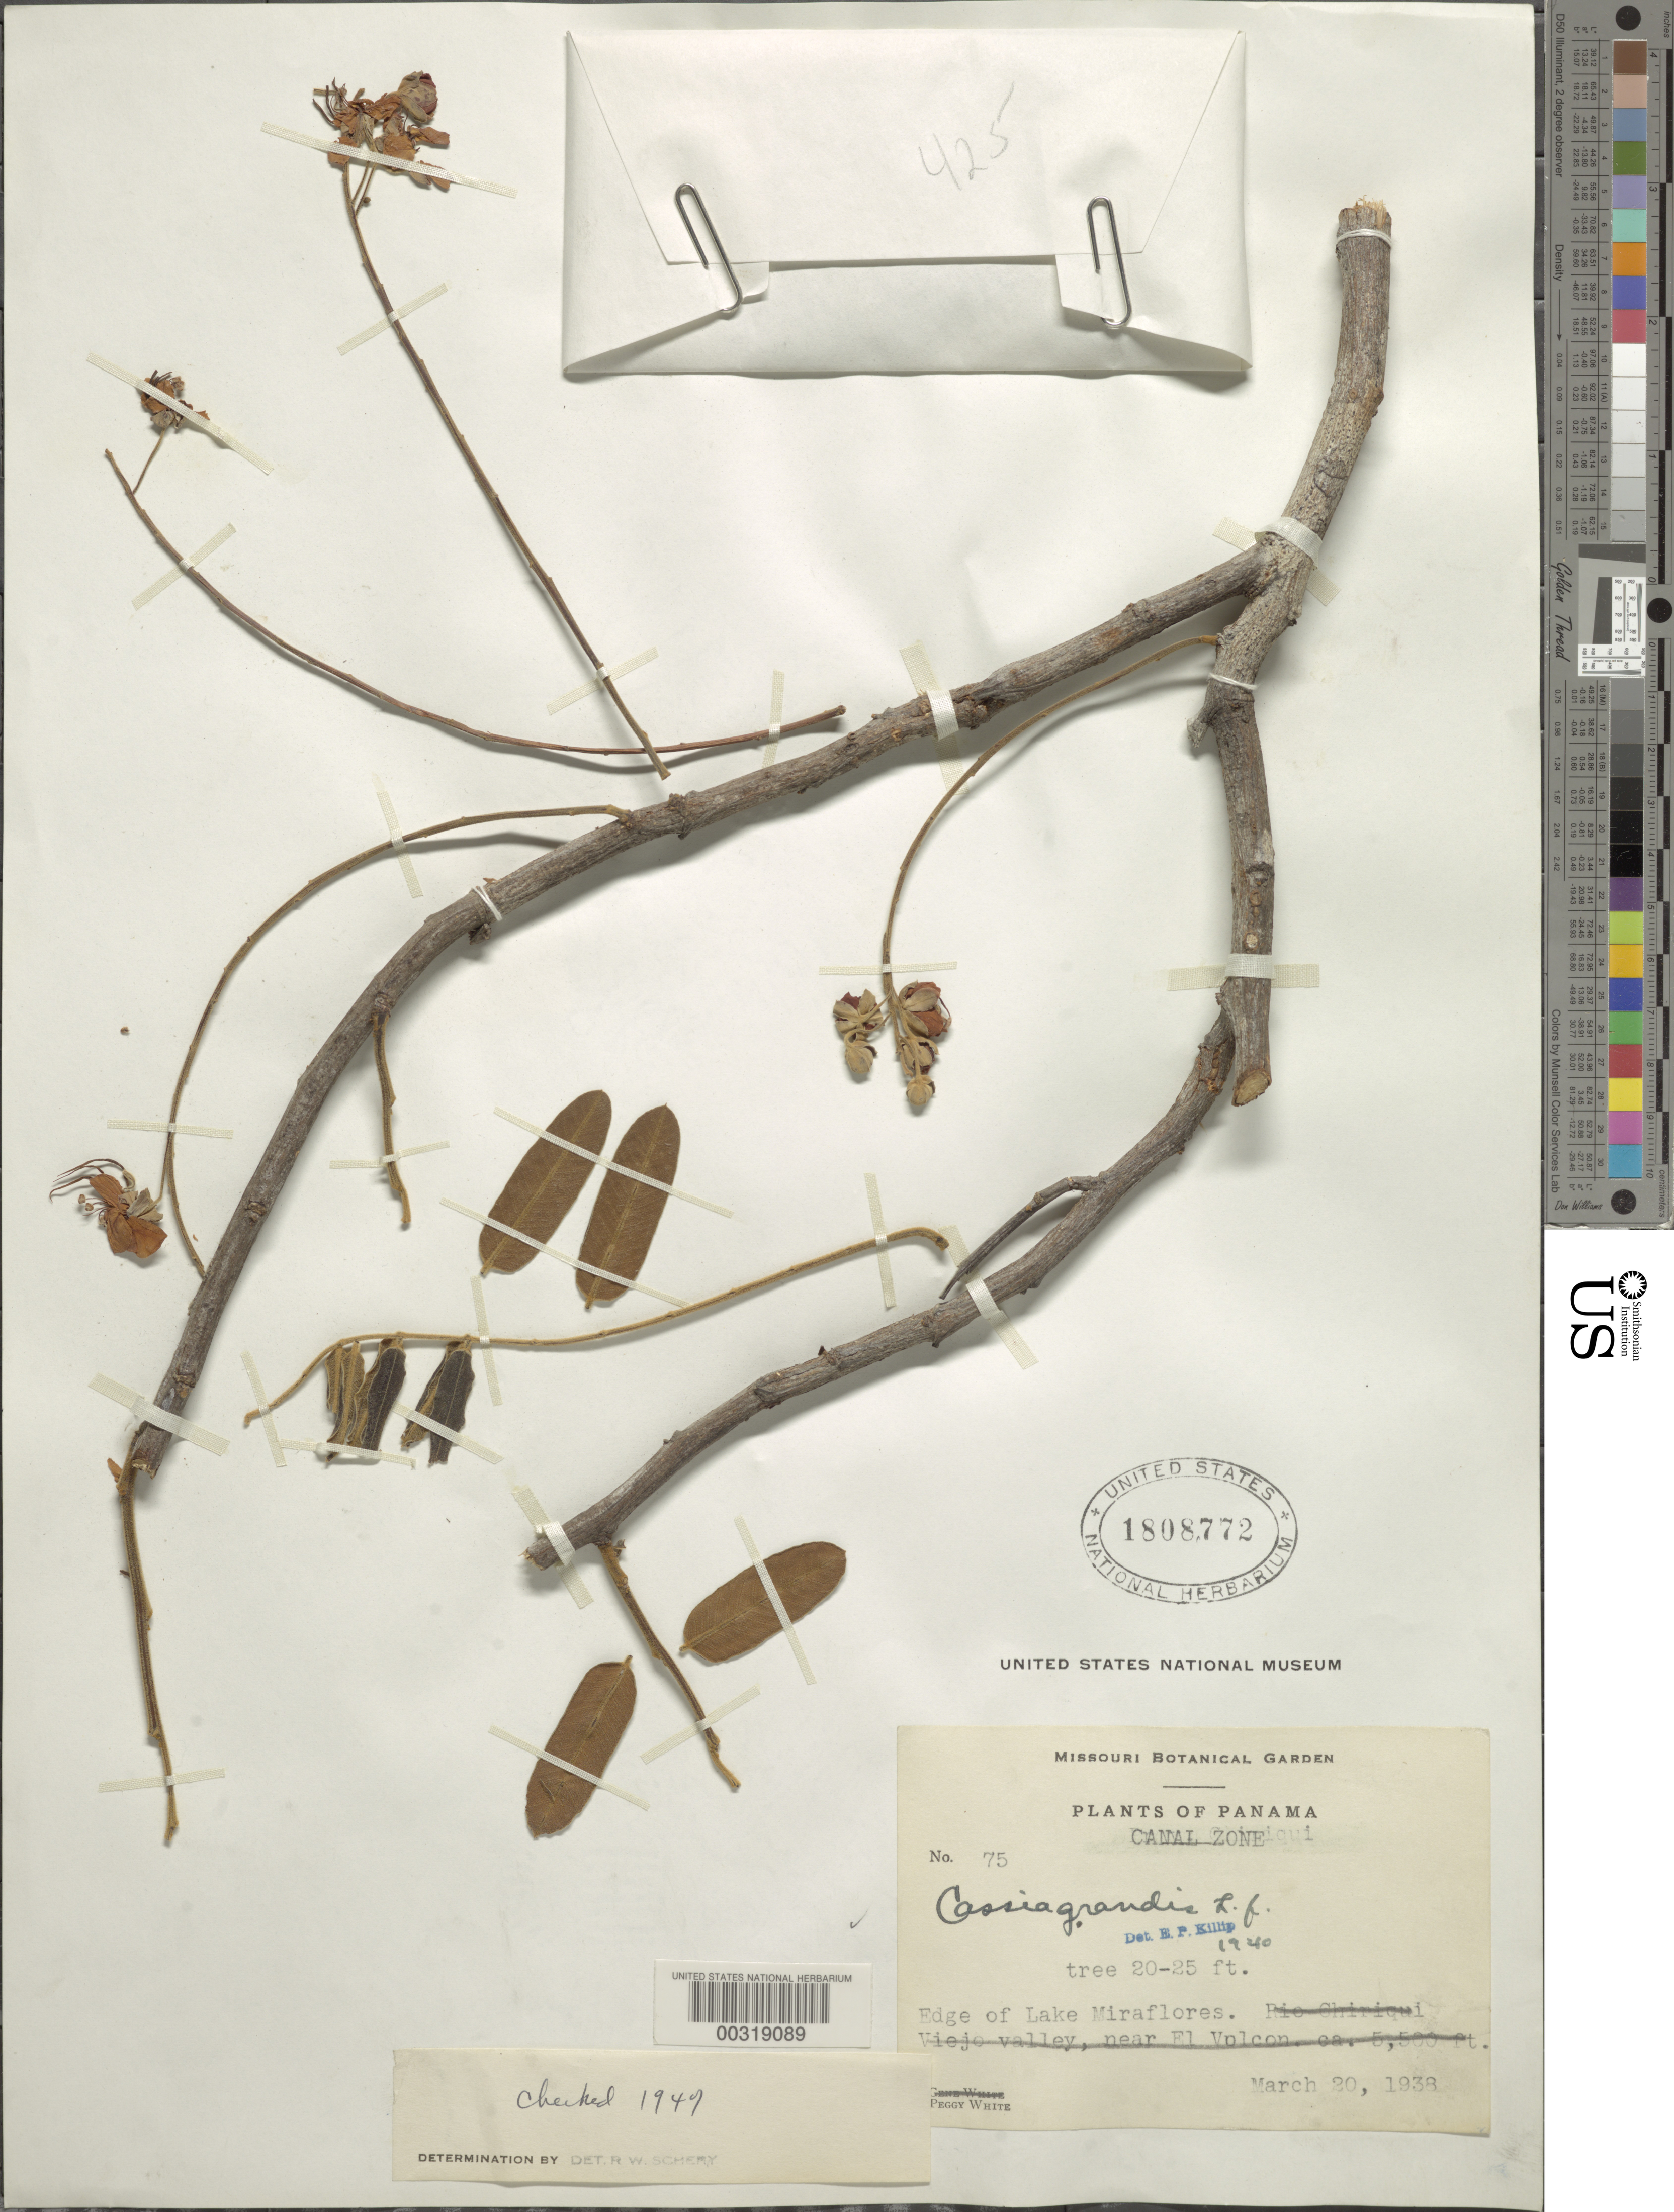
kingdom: Plantae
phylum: Tracheophyta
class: Magnoliopsida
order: Fabales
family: Fabaceae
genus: Cassia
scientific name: Cassia grandis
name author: L. f.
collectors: P. White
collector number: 75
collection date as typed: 20 Mar 1938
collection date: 1938-03-20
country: Panama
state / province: Panamá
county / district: Canal Zone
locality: Edge of Lake Miraflores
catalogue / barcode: US 1808772